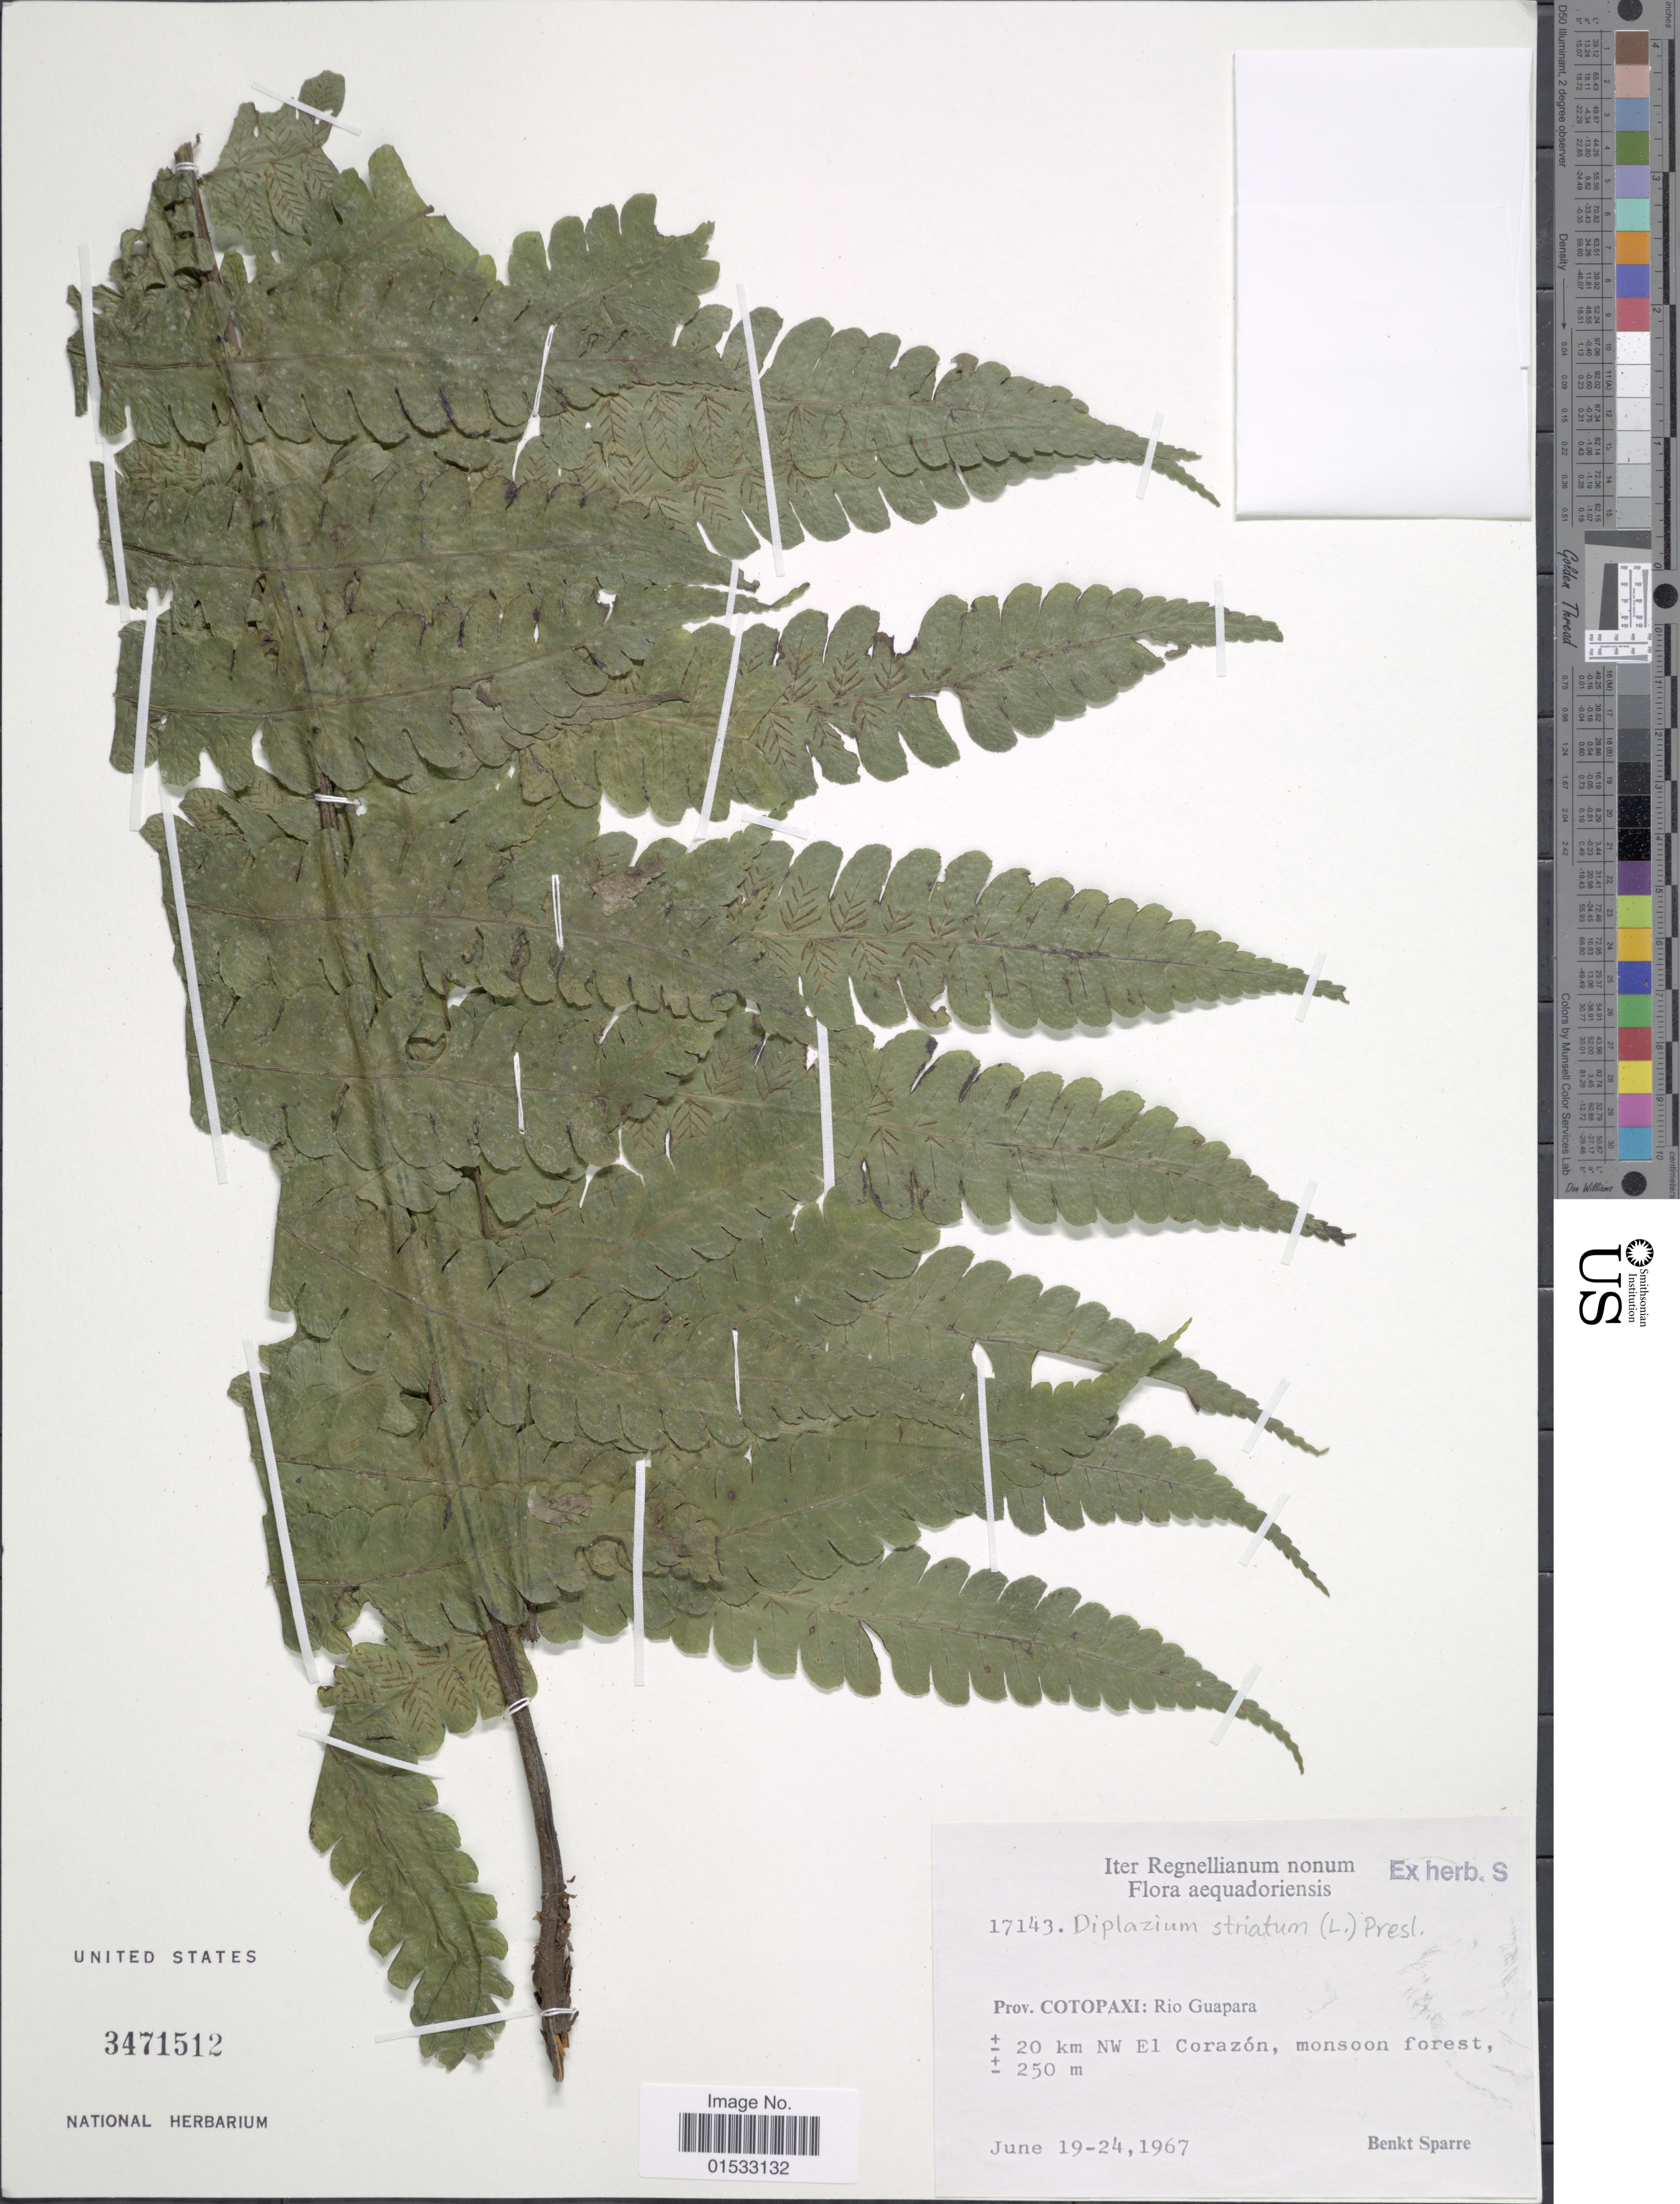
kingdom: Plantae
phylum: Tracheophyta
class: Polypodiopsida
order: Polypodiales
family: Athyriaceae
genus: Diplazium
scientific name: Diplazium striatum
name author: (L.) C. Presl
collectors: B. Sparre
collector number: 17143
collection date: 1967-06-19/1967-06-24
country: Ecuador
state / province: Cotopaxi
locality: Rio Guapara, ± 20 km NW El Corazón, monsoon forest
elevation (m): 250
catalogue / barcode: US 3471512